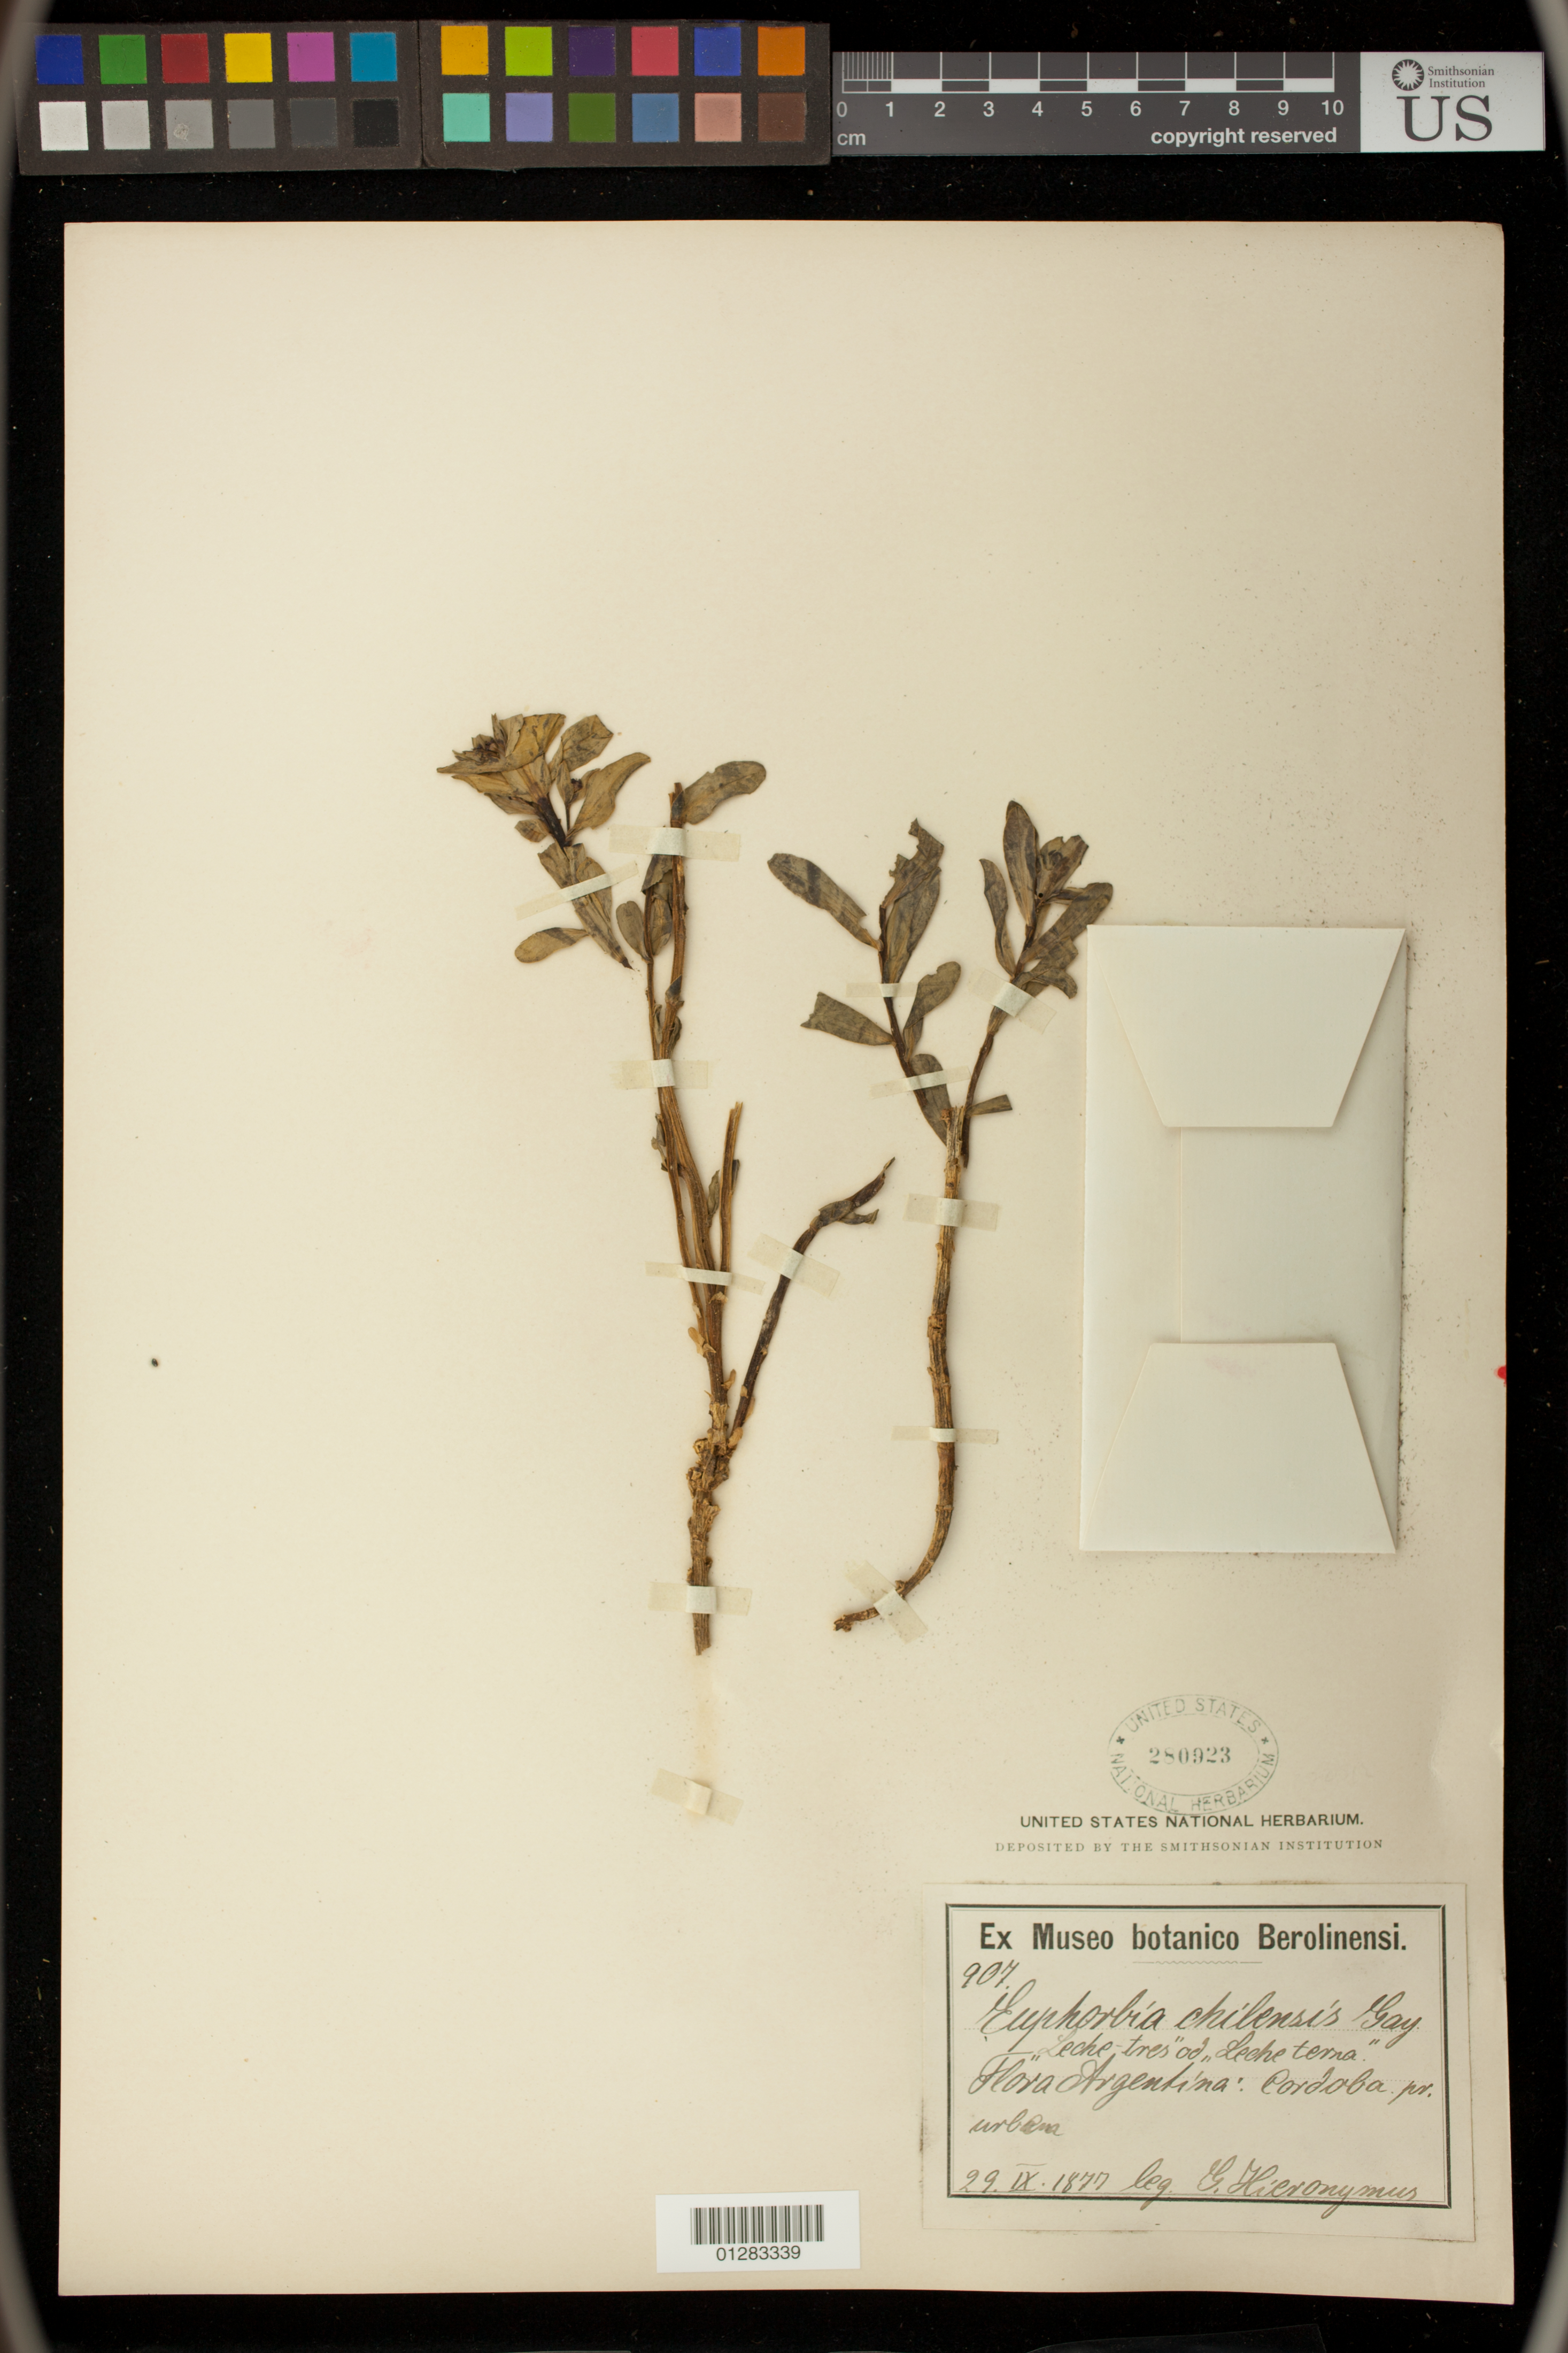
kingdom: Plantae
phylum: Tracheophyta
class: Magnoliopsida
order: Malpighiales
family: Euphorbiaceae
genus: Euphorbia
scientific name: Euphorbia portulacoides subsp. portulacoides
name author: L.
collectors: G. H. Hieronymus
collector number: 907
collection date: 1877-09-29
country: Argentina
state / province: Cordoba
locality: Cordoba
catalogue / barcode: US 280923